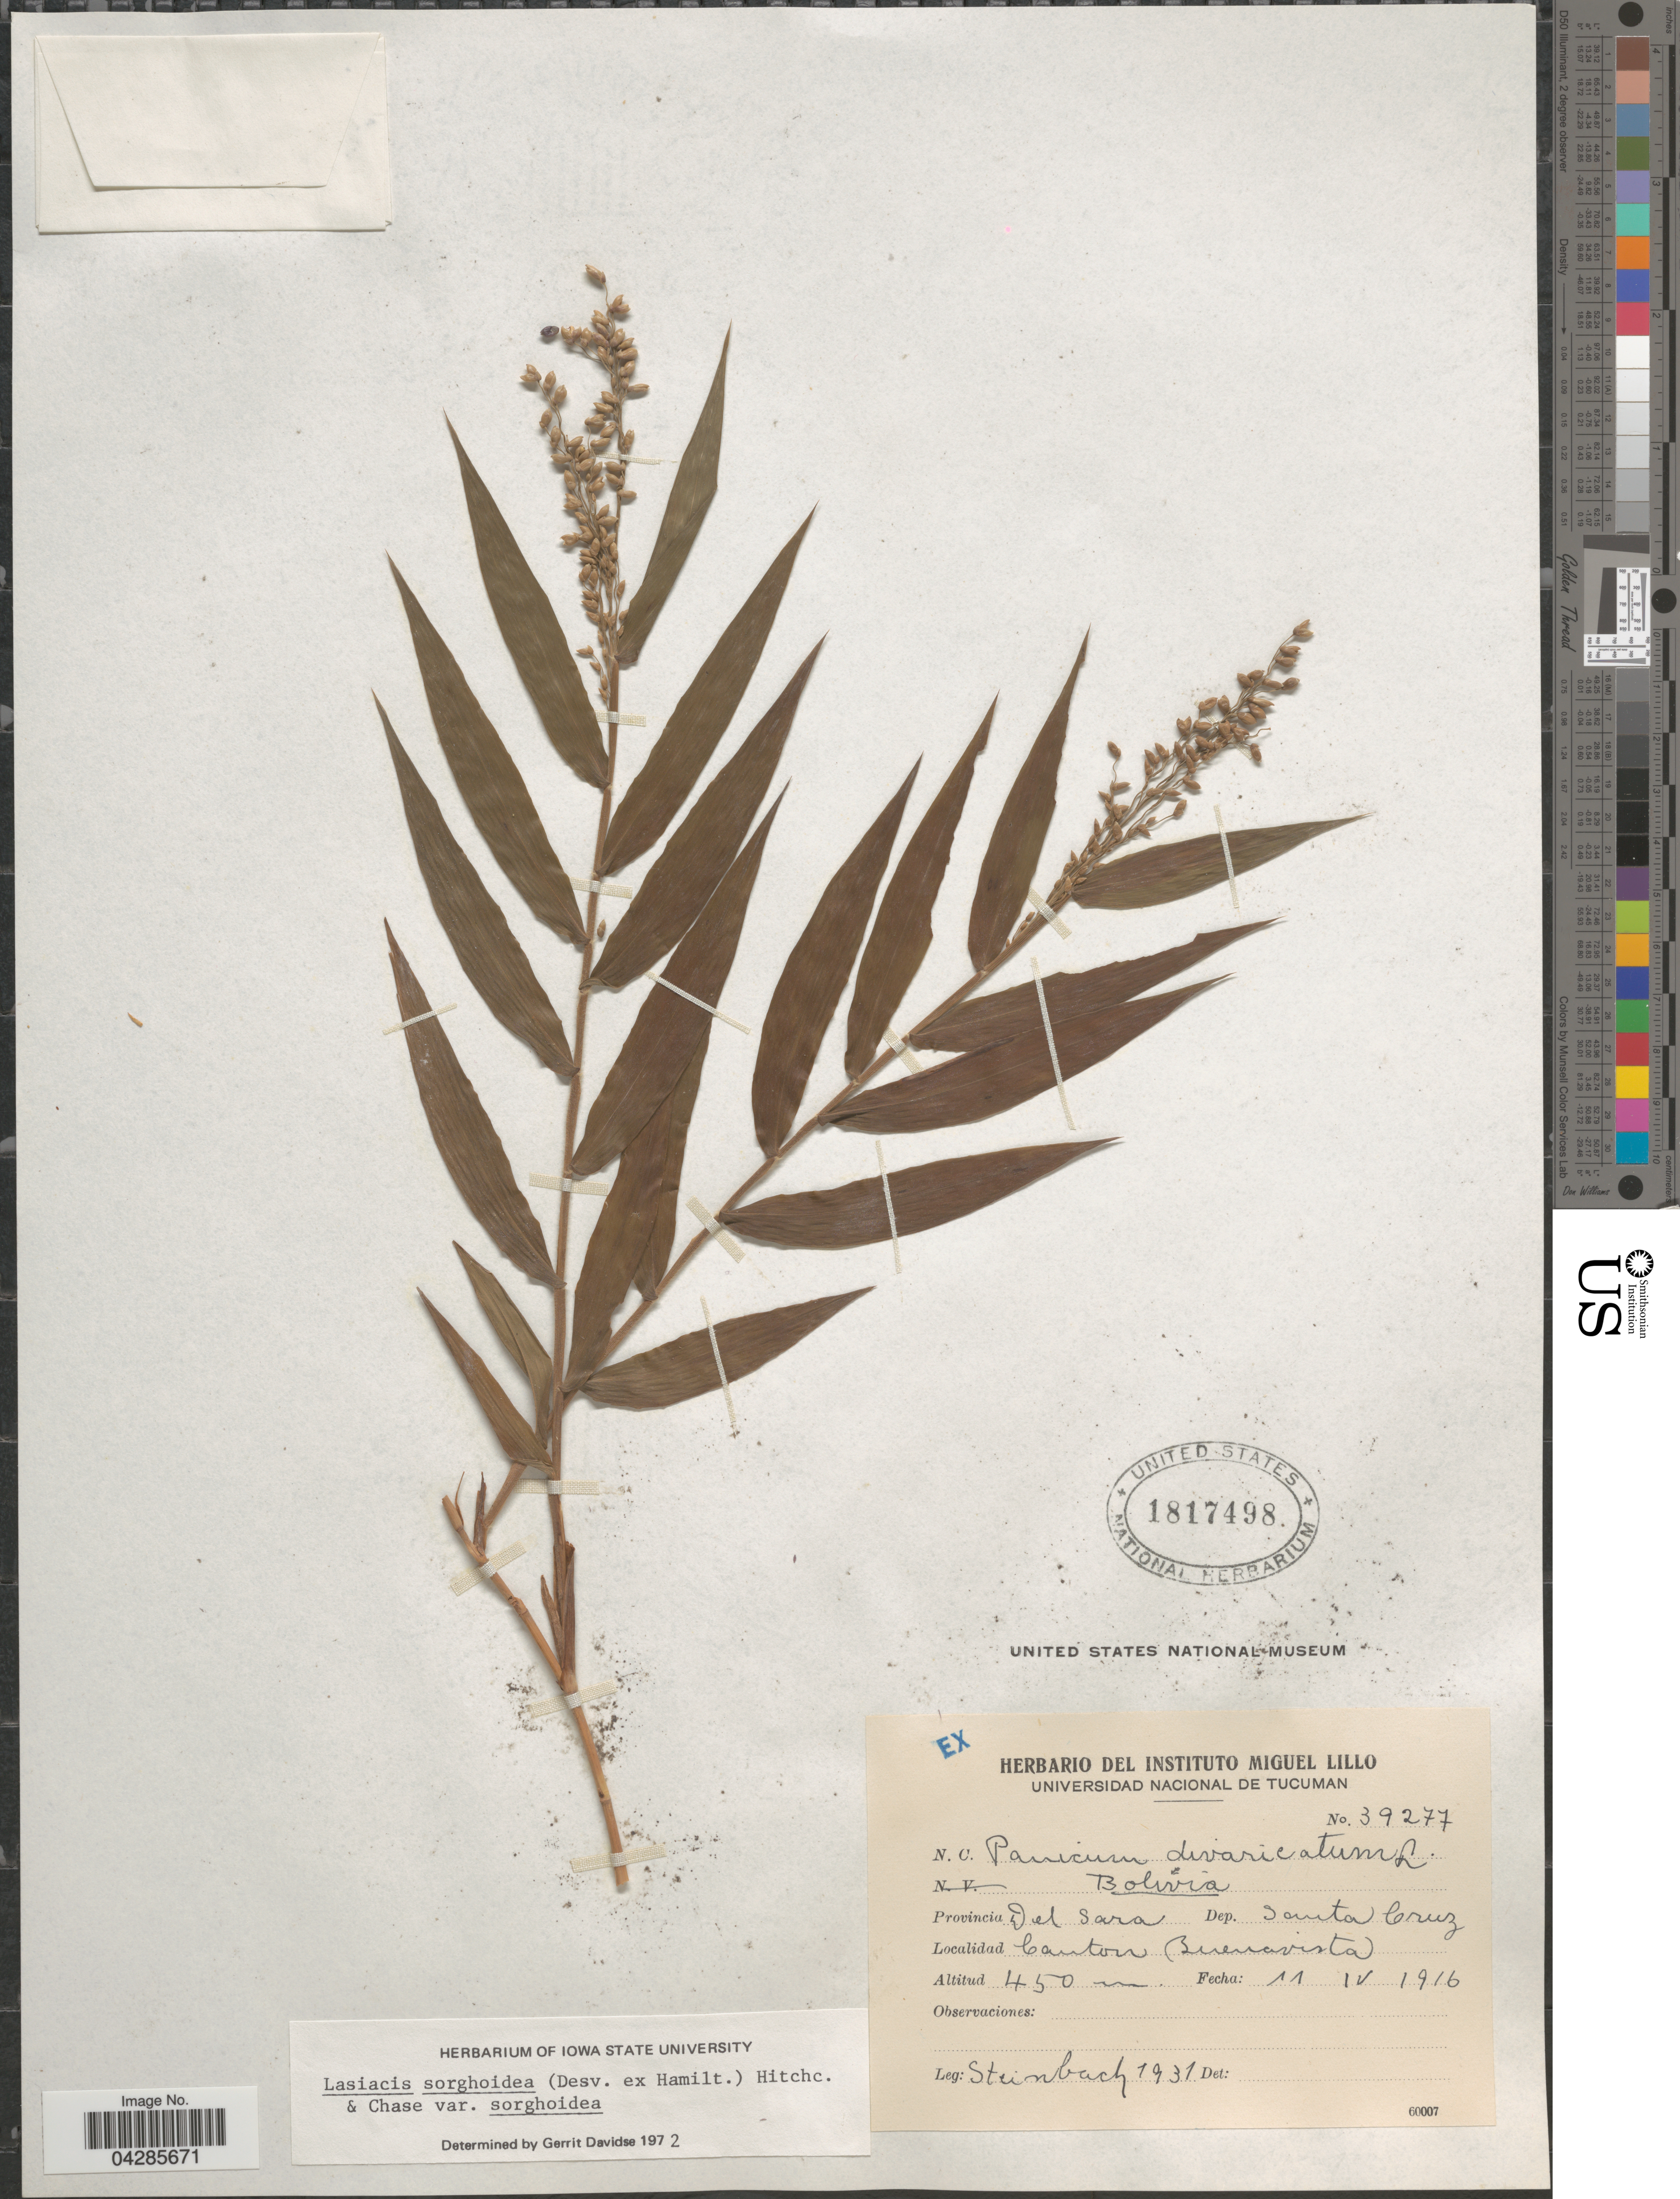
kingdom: Plantae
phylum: Tracheophyta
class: Liliopsida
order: Poales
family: Poaceae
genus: Lasiacis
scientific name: Lasiacis sorghoidea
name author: (Desv. ex Ham.) Hitchc. & Chase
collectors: Steinbach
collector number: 1931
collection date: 1916-04-11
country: Bolivia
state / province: Santa Cruz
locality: Provincia Del Sara. Dep. Santa Cruz. Canton (Buenavista).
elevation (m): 450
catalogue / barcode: US 1817498